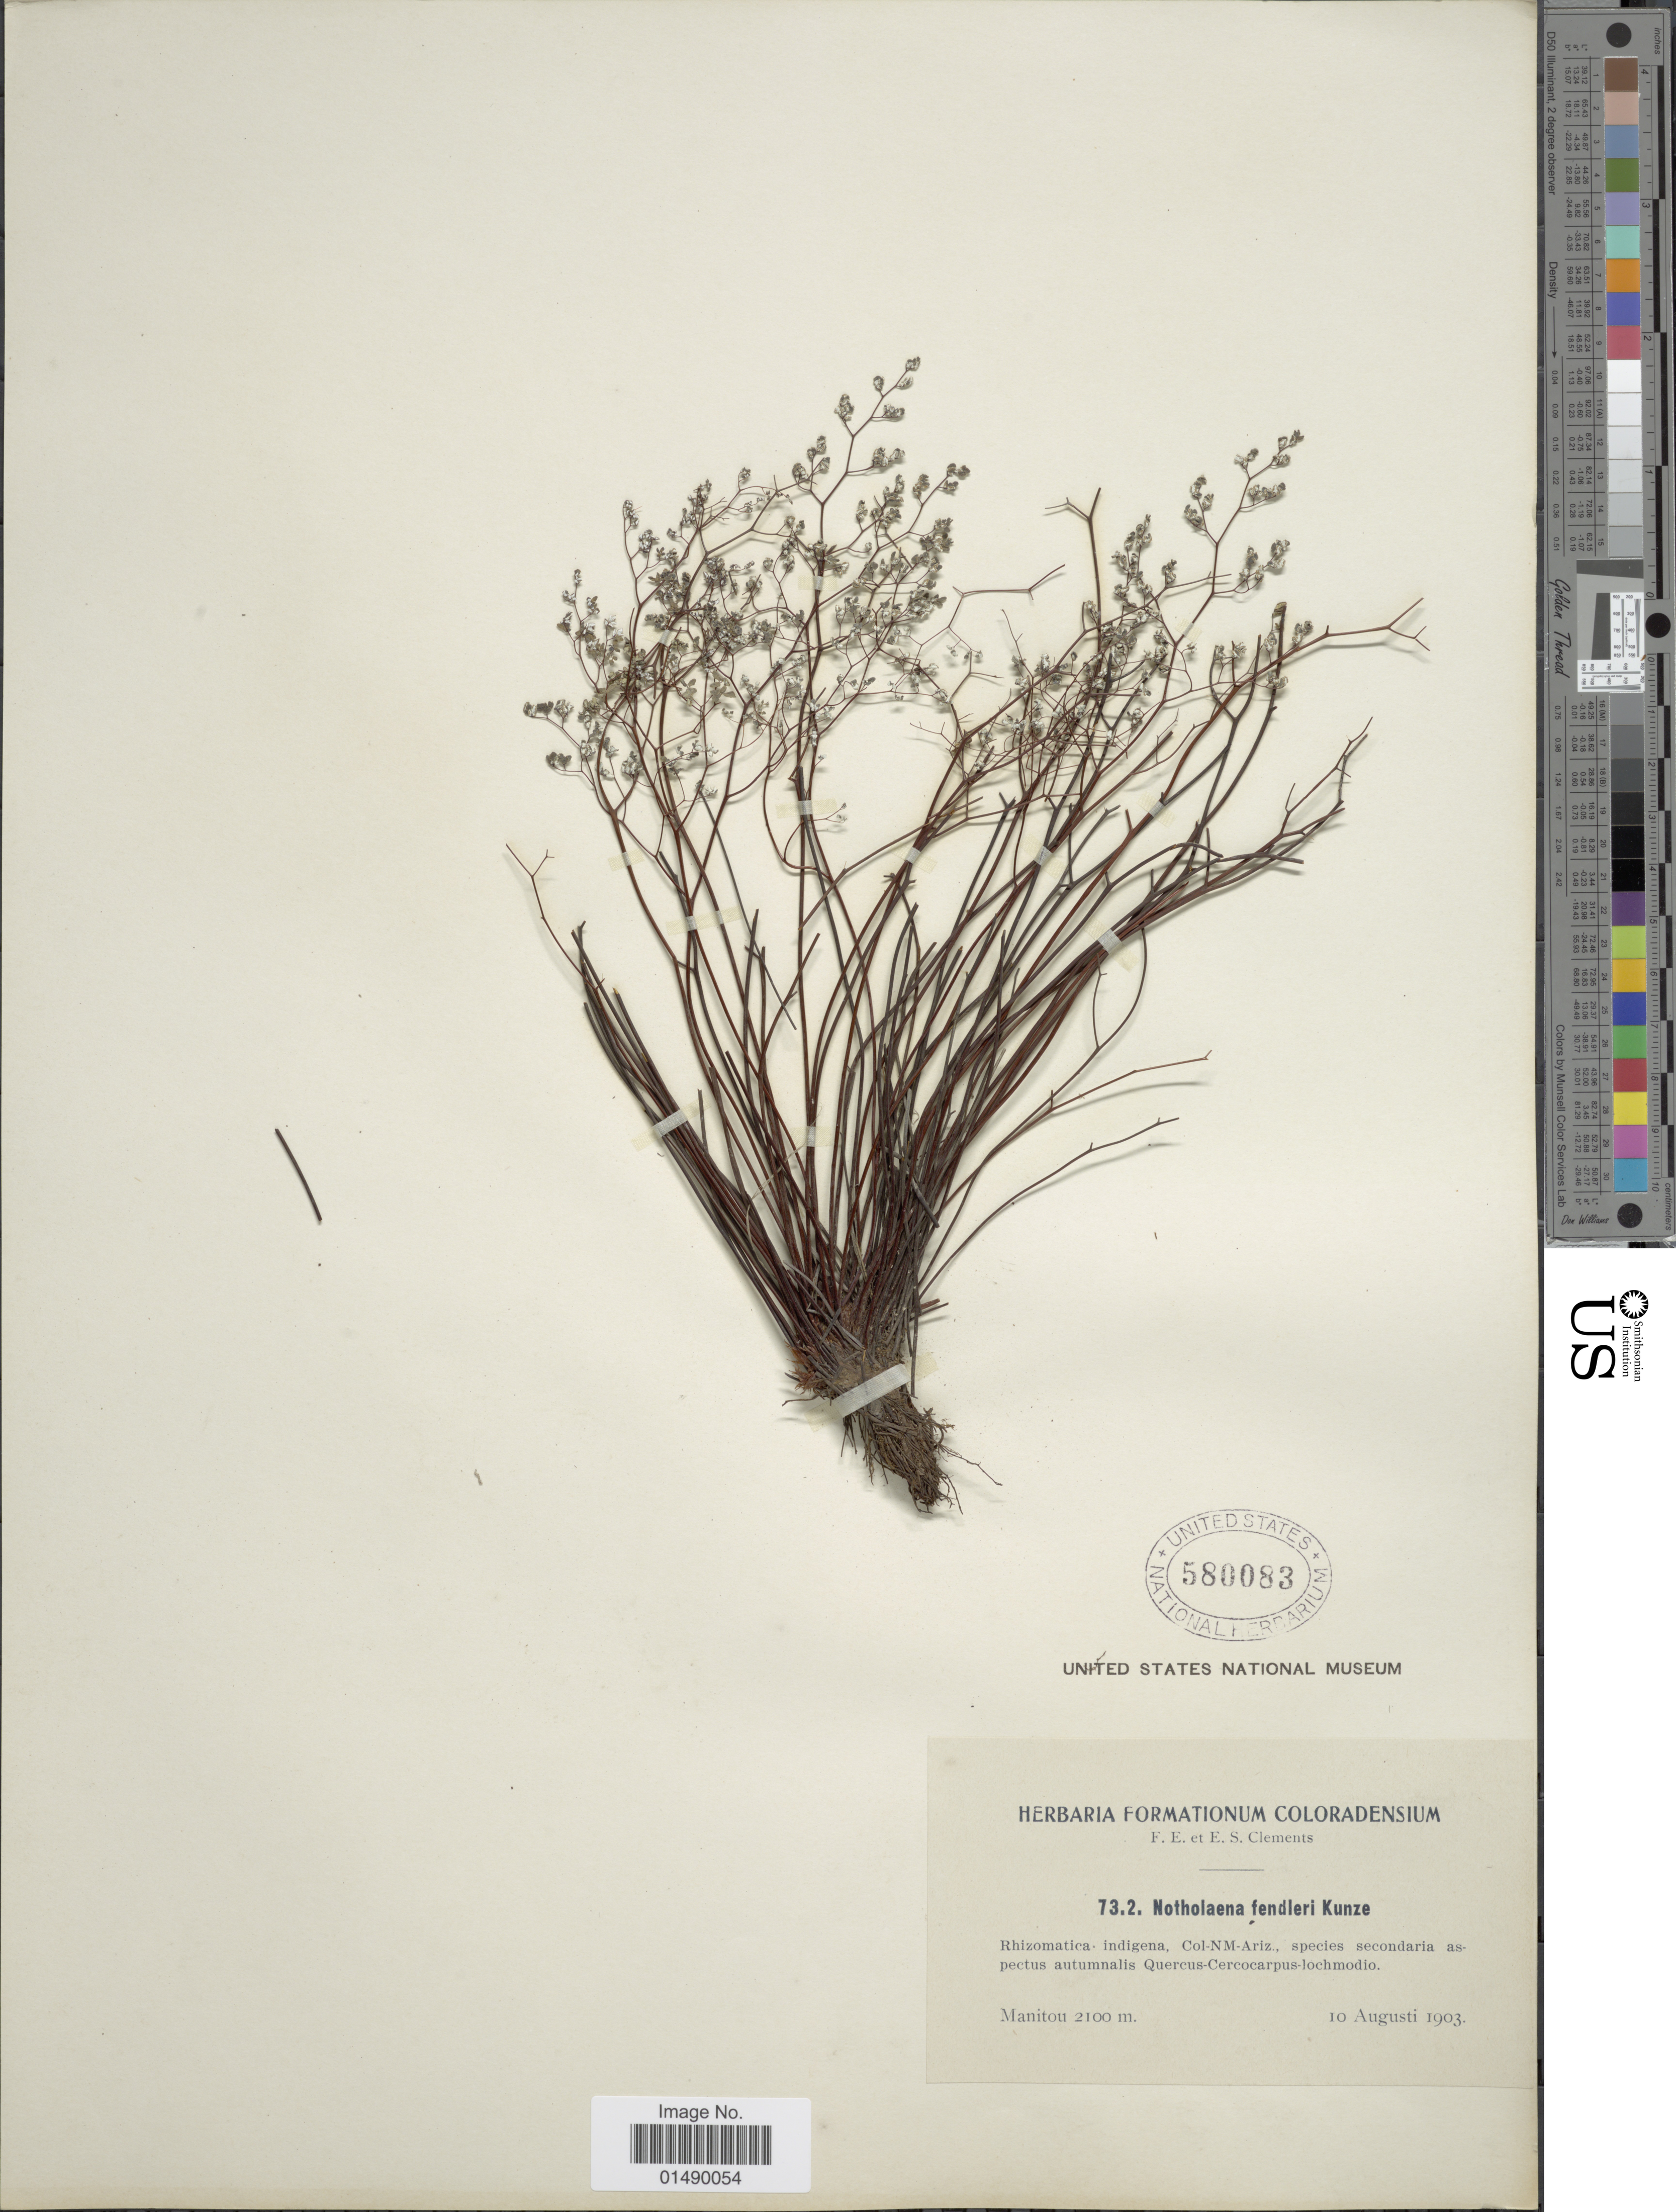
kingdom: Plantae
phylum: Tracheophyta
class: Polypodiopsida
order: Polypodiales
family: Pteridaceae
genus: Argyrochosma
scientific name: Argyrochosma fendleri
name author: (Kunze) Windham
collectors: F. E. Clements & E. S. Clements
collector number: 732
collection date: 1903-08-10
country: United States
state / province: Colorado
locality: Colorado, Manitou.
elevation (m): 2100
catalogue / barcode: US 580083